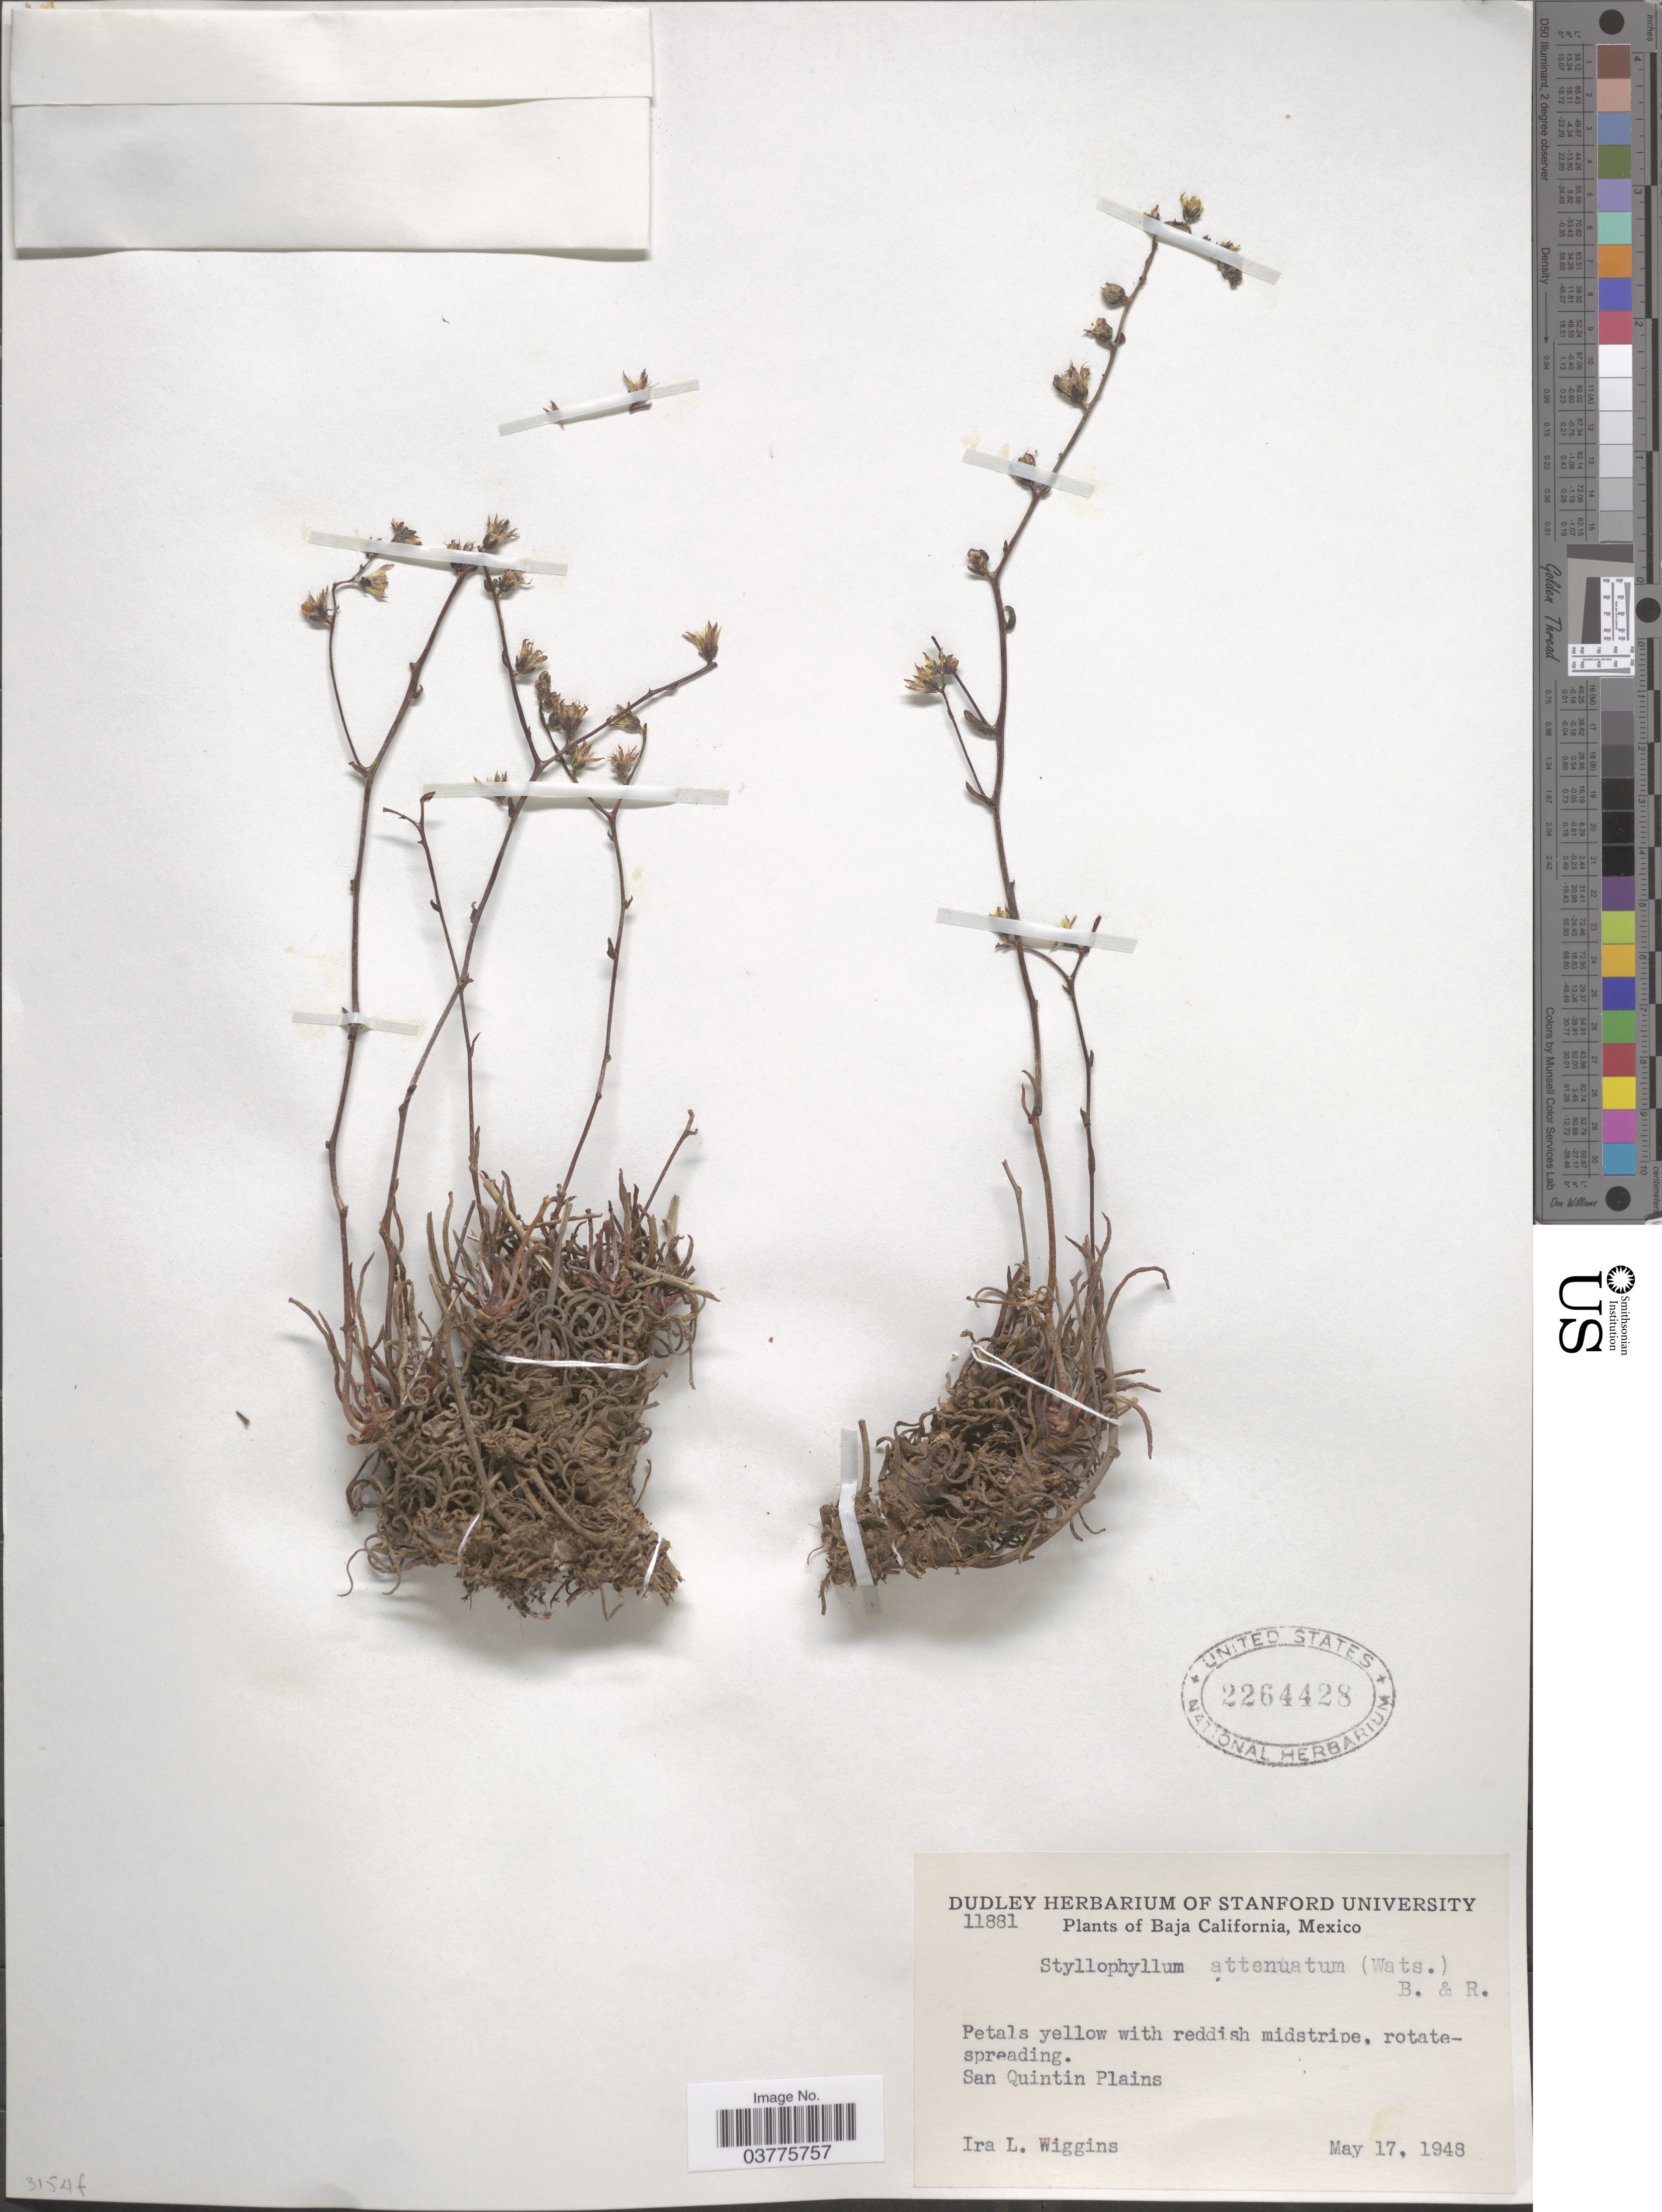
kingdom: Plantae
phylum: Tracheophyta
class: Magnoliopsida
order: Saxifragales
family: Crassulaceae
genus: Dudleya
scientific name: Dudleya attenuata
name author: (S. Watson) Moran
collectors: I. L. Wiggins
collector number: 11881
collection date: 1948-05-17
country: Mexico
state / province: Baja California Norte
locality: San Quintin Plains.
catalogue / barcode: US 2264428